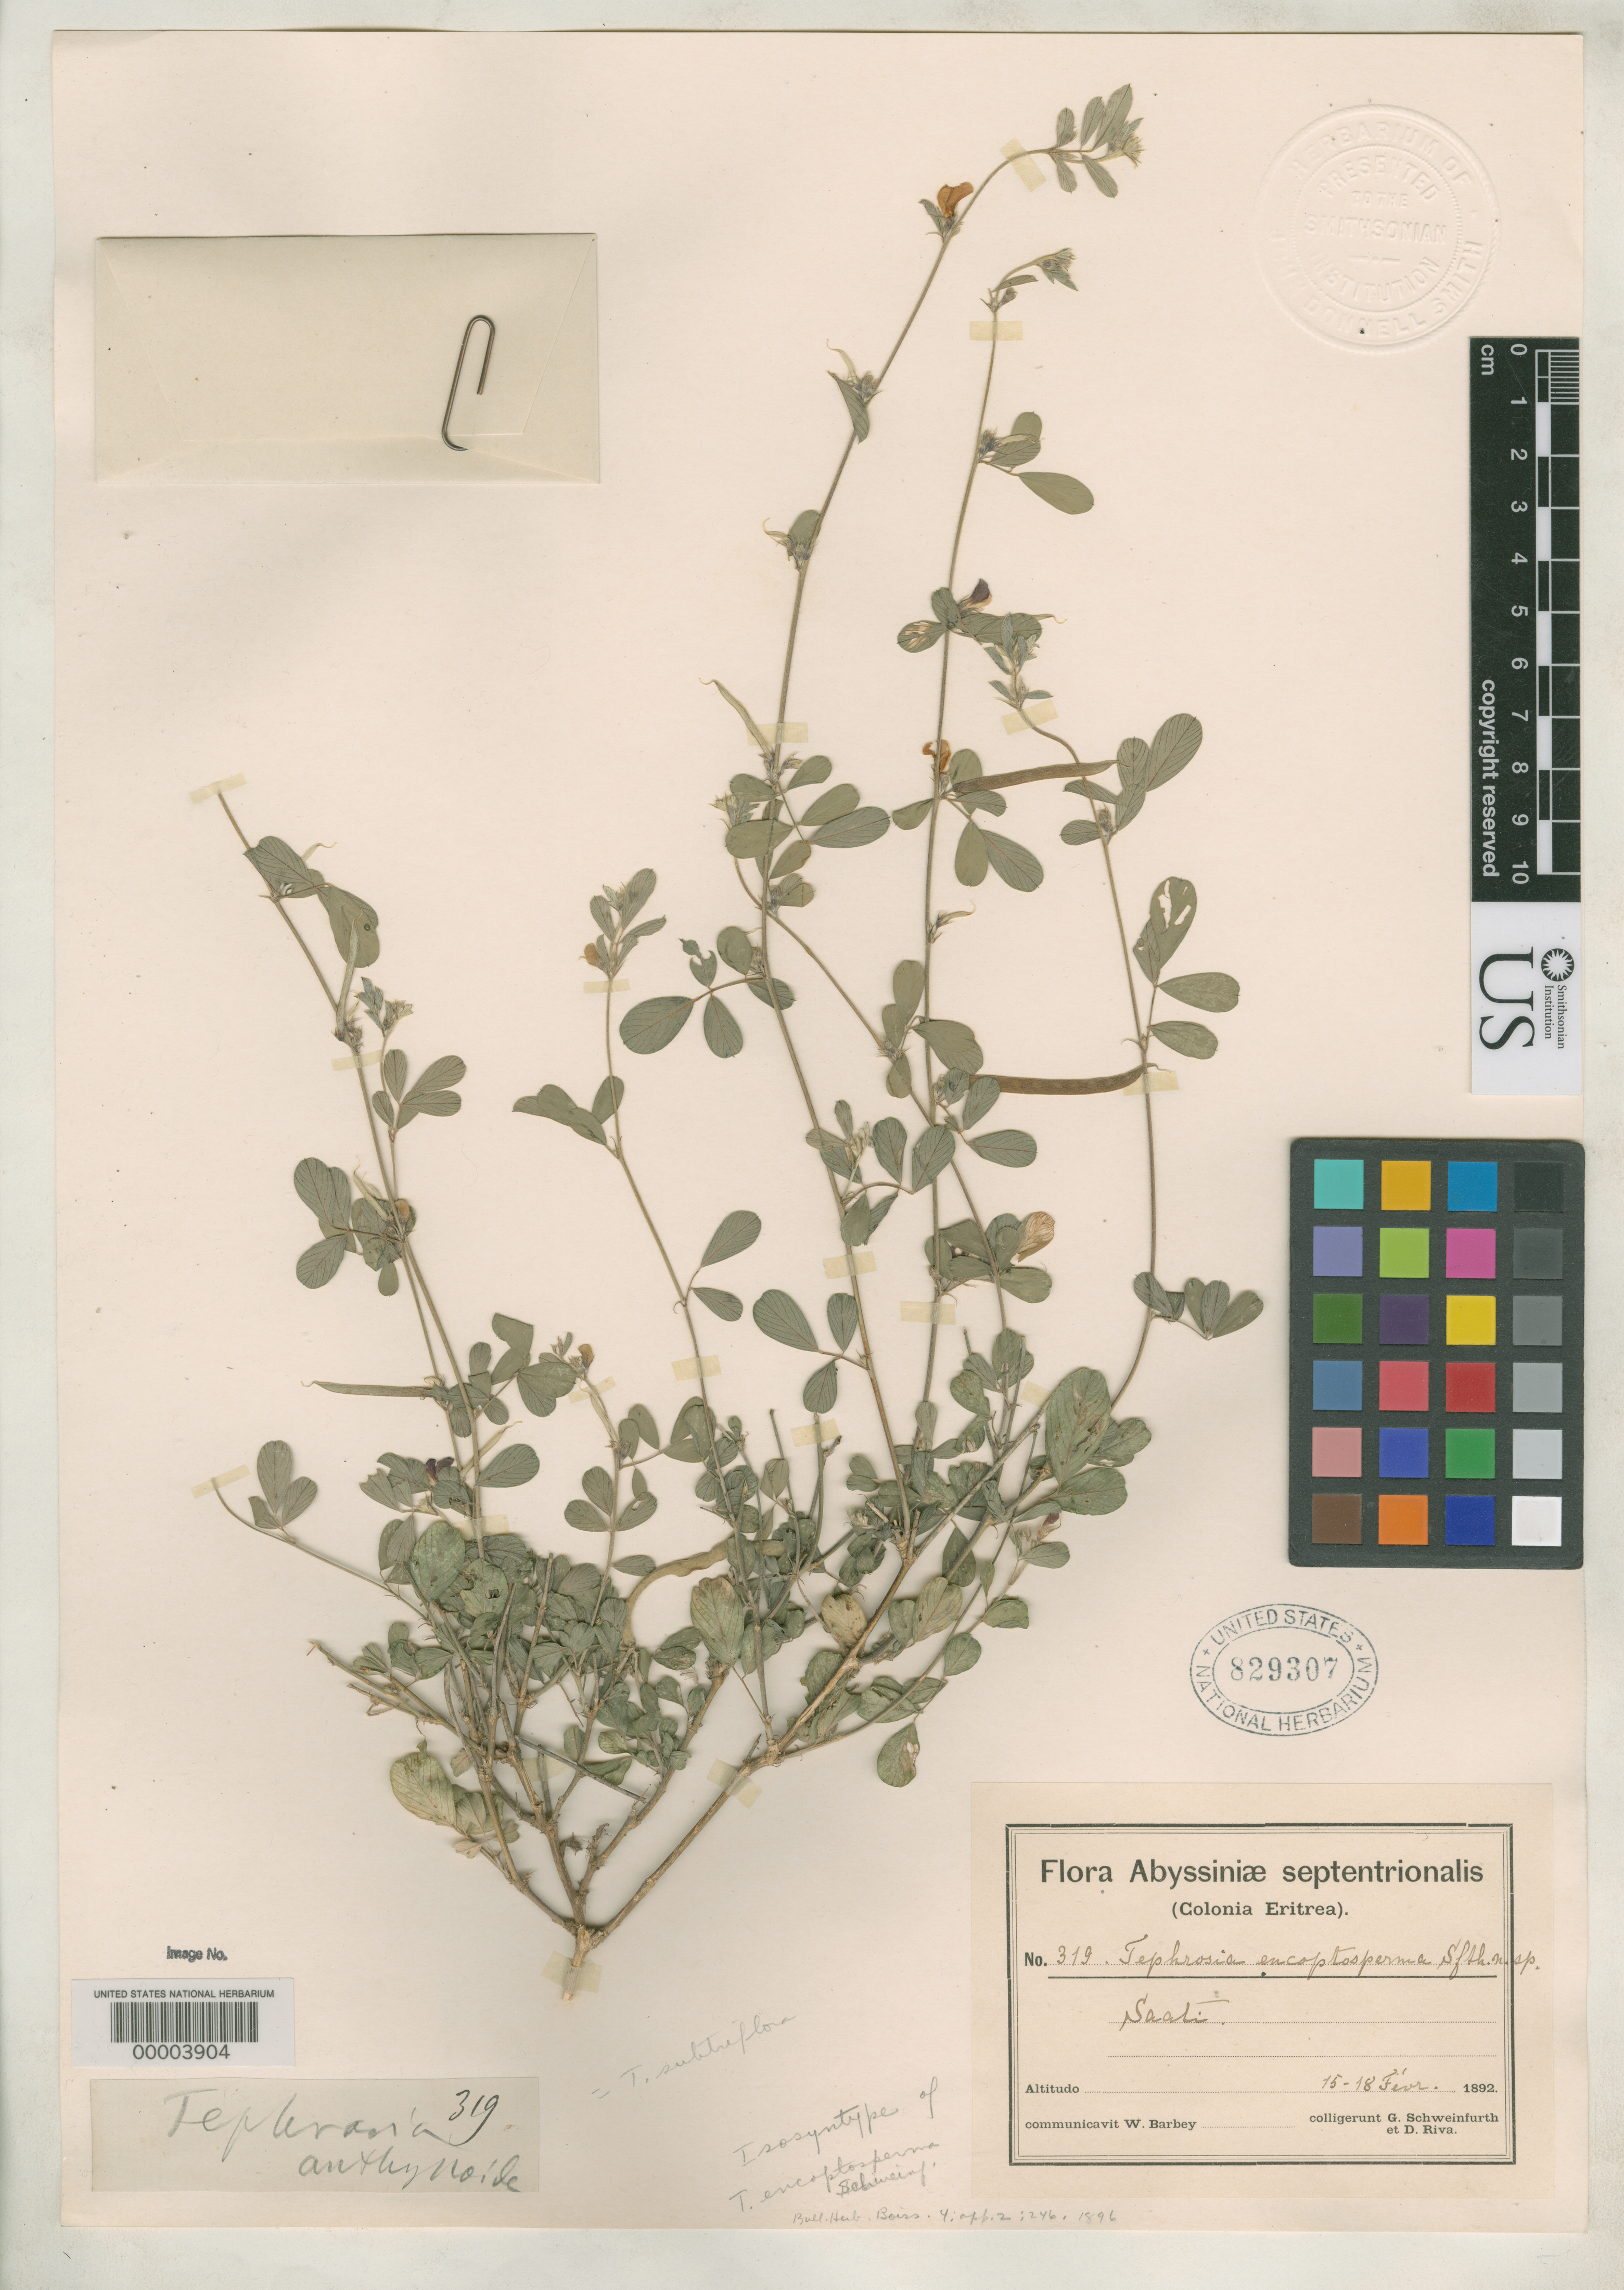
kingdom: Plantae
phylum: Tracheophyta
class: Magnoliopsida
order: Fabales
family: Fabaceae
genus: Tephrosia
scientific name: Tephrosia encoptosperma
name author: Schweinf.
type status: Isosyntype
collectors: G. A. Schweinfurth & D. Riva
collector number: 319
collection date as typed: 15 Feb 1892 to 18 Feb 1892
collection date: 1892-02-15/1892-02-18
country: Eritrea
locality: Saati.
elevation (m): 150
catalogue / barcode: US 829307